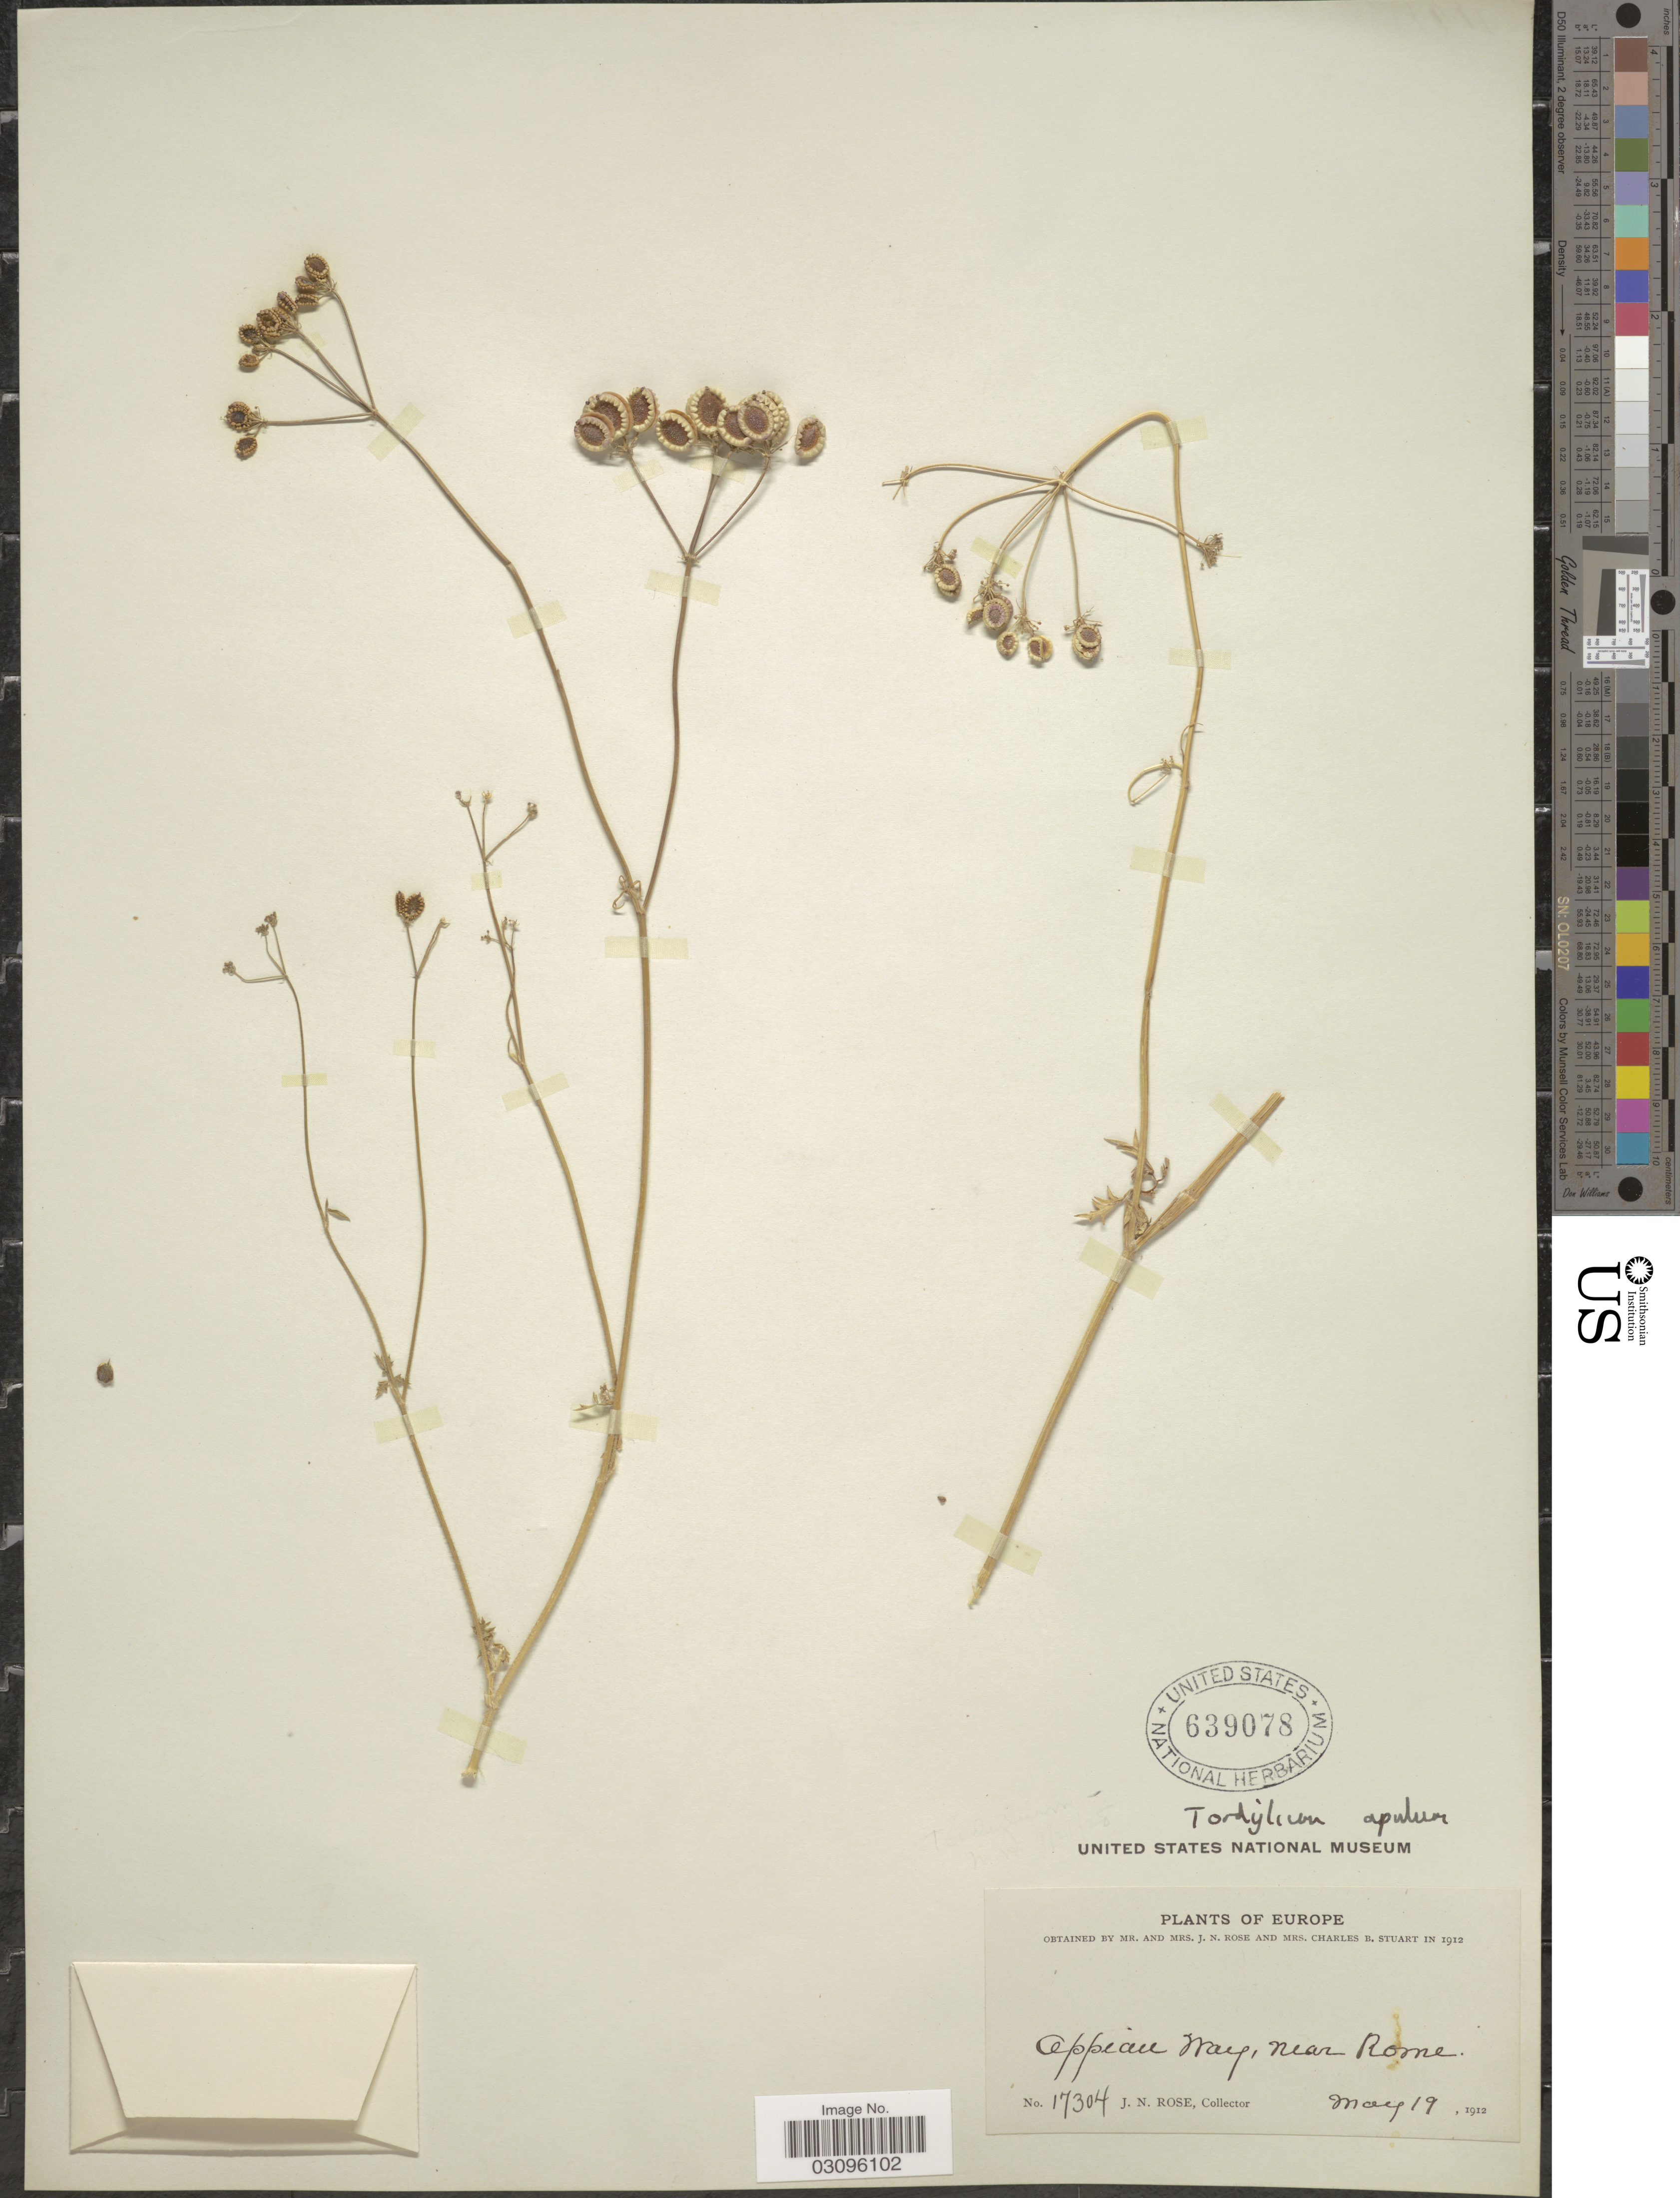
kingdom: Plantae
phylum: Tracheophyta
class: Magnoliopsida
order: Apiales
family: Apiaceae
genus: Tordylium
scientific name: Tordylium apulum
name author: L.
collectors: J. N. Rose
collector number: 17304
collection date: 1912-05-19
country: Italy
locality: Appian Way, near Rome. Europe.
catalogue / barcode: US 639078